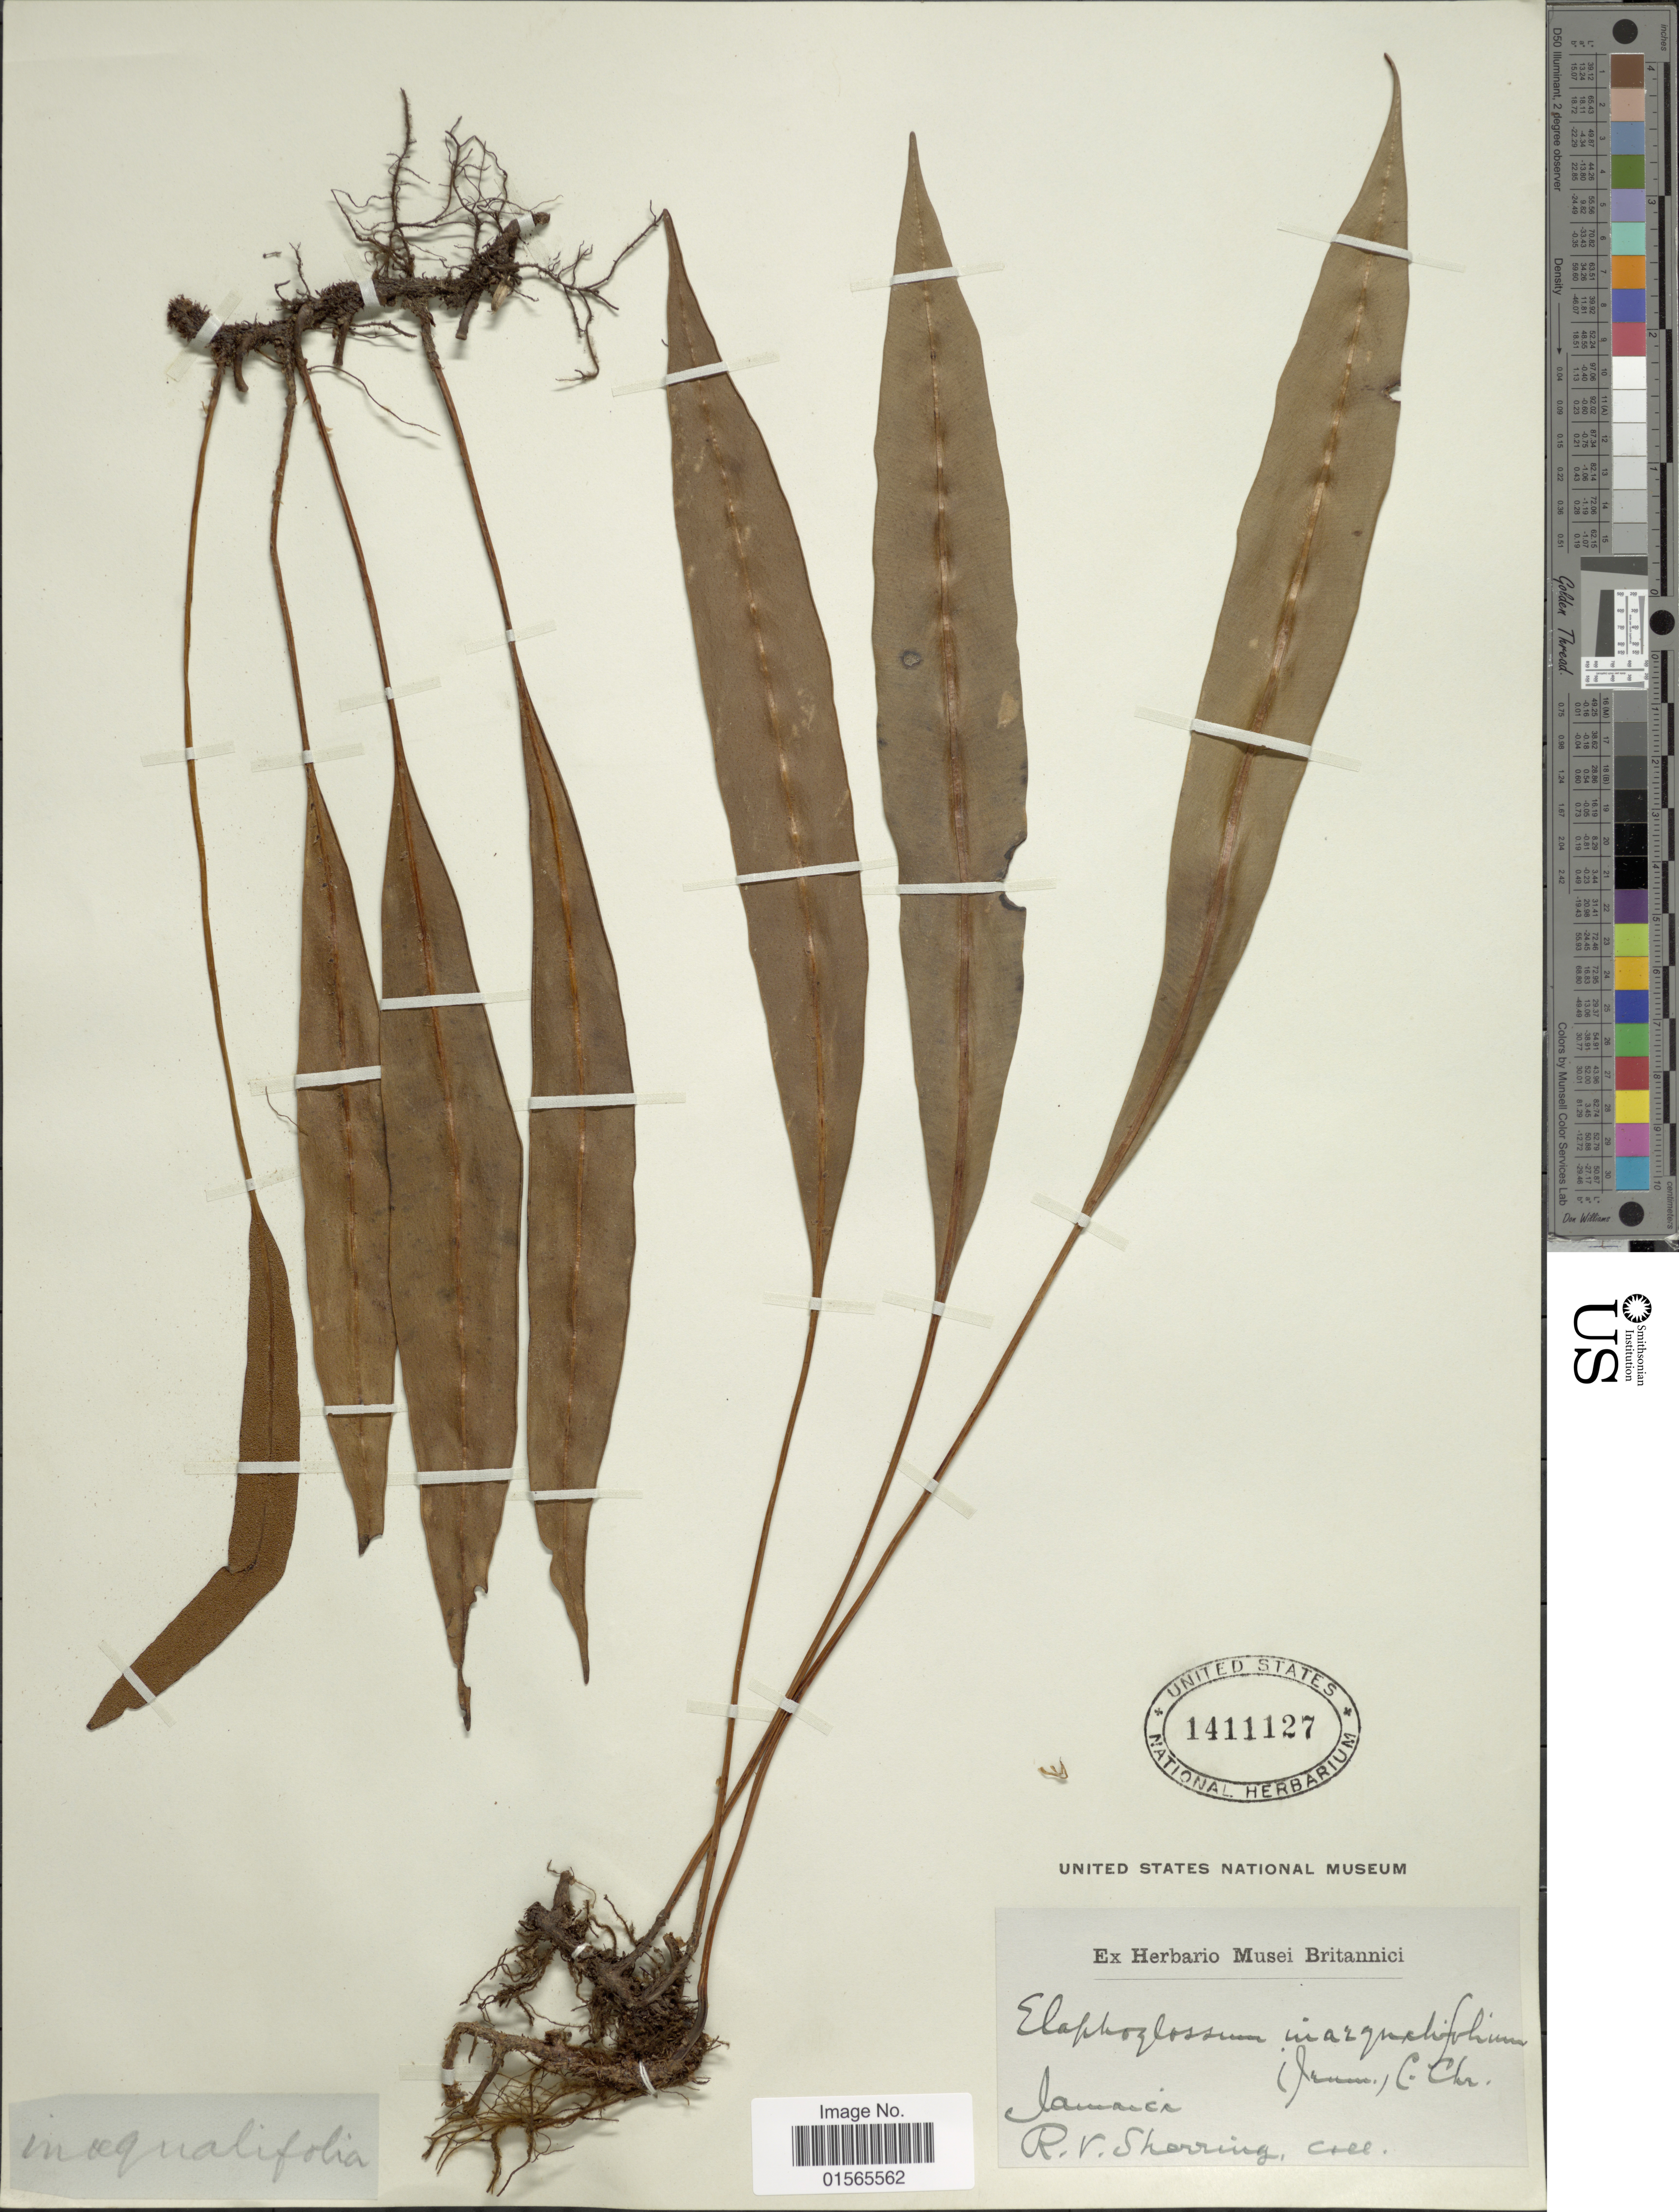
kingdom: Plantae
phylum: Tracheophyta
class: Polypodiopsida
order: Polypodiales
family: Dryopteridaceae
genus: Elaphoglossum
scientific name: Elaphoglossum inaequalifolium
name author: (Jenman) C. Chr.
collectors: R. Sherring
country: Jamaica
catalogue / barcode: US 1411127